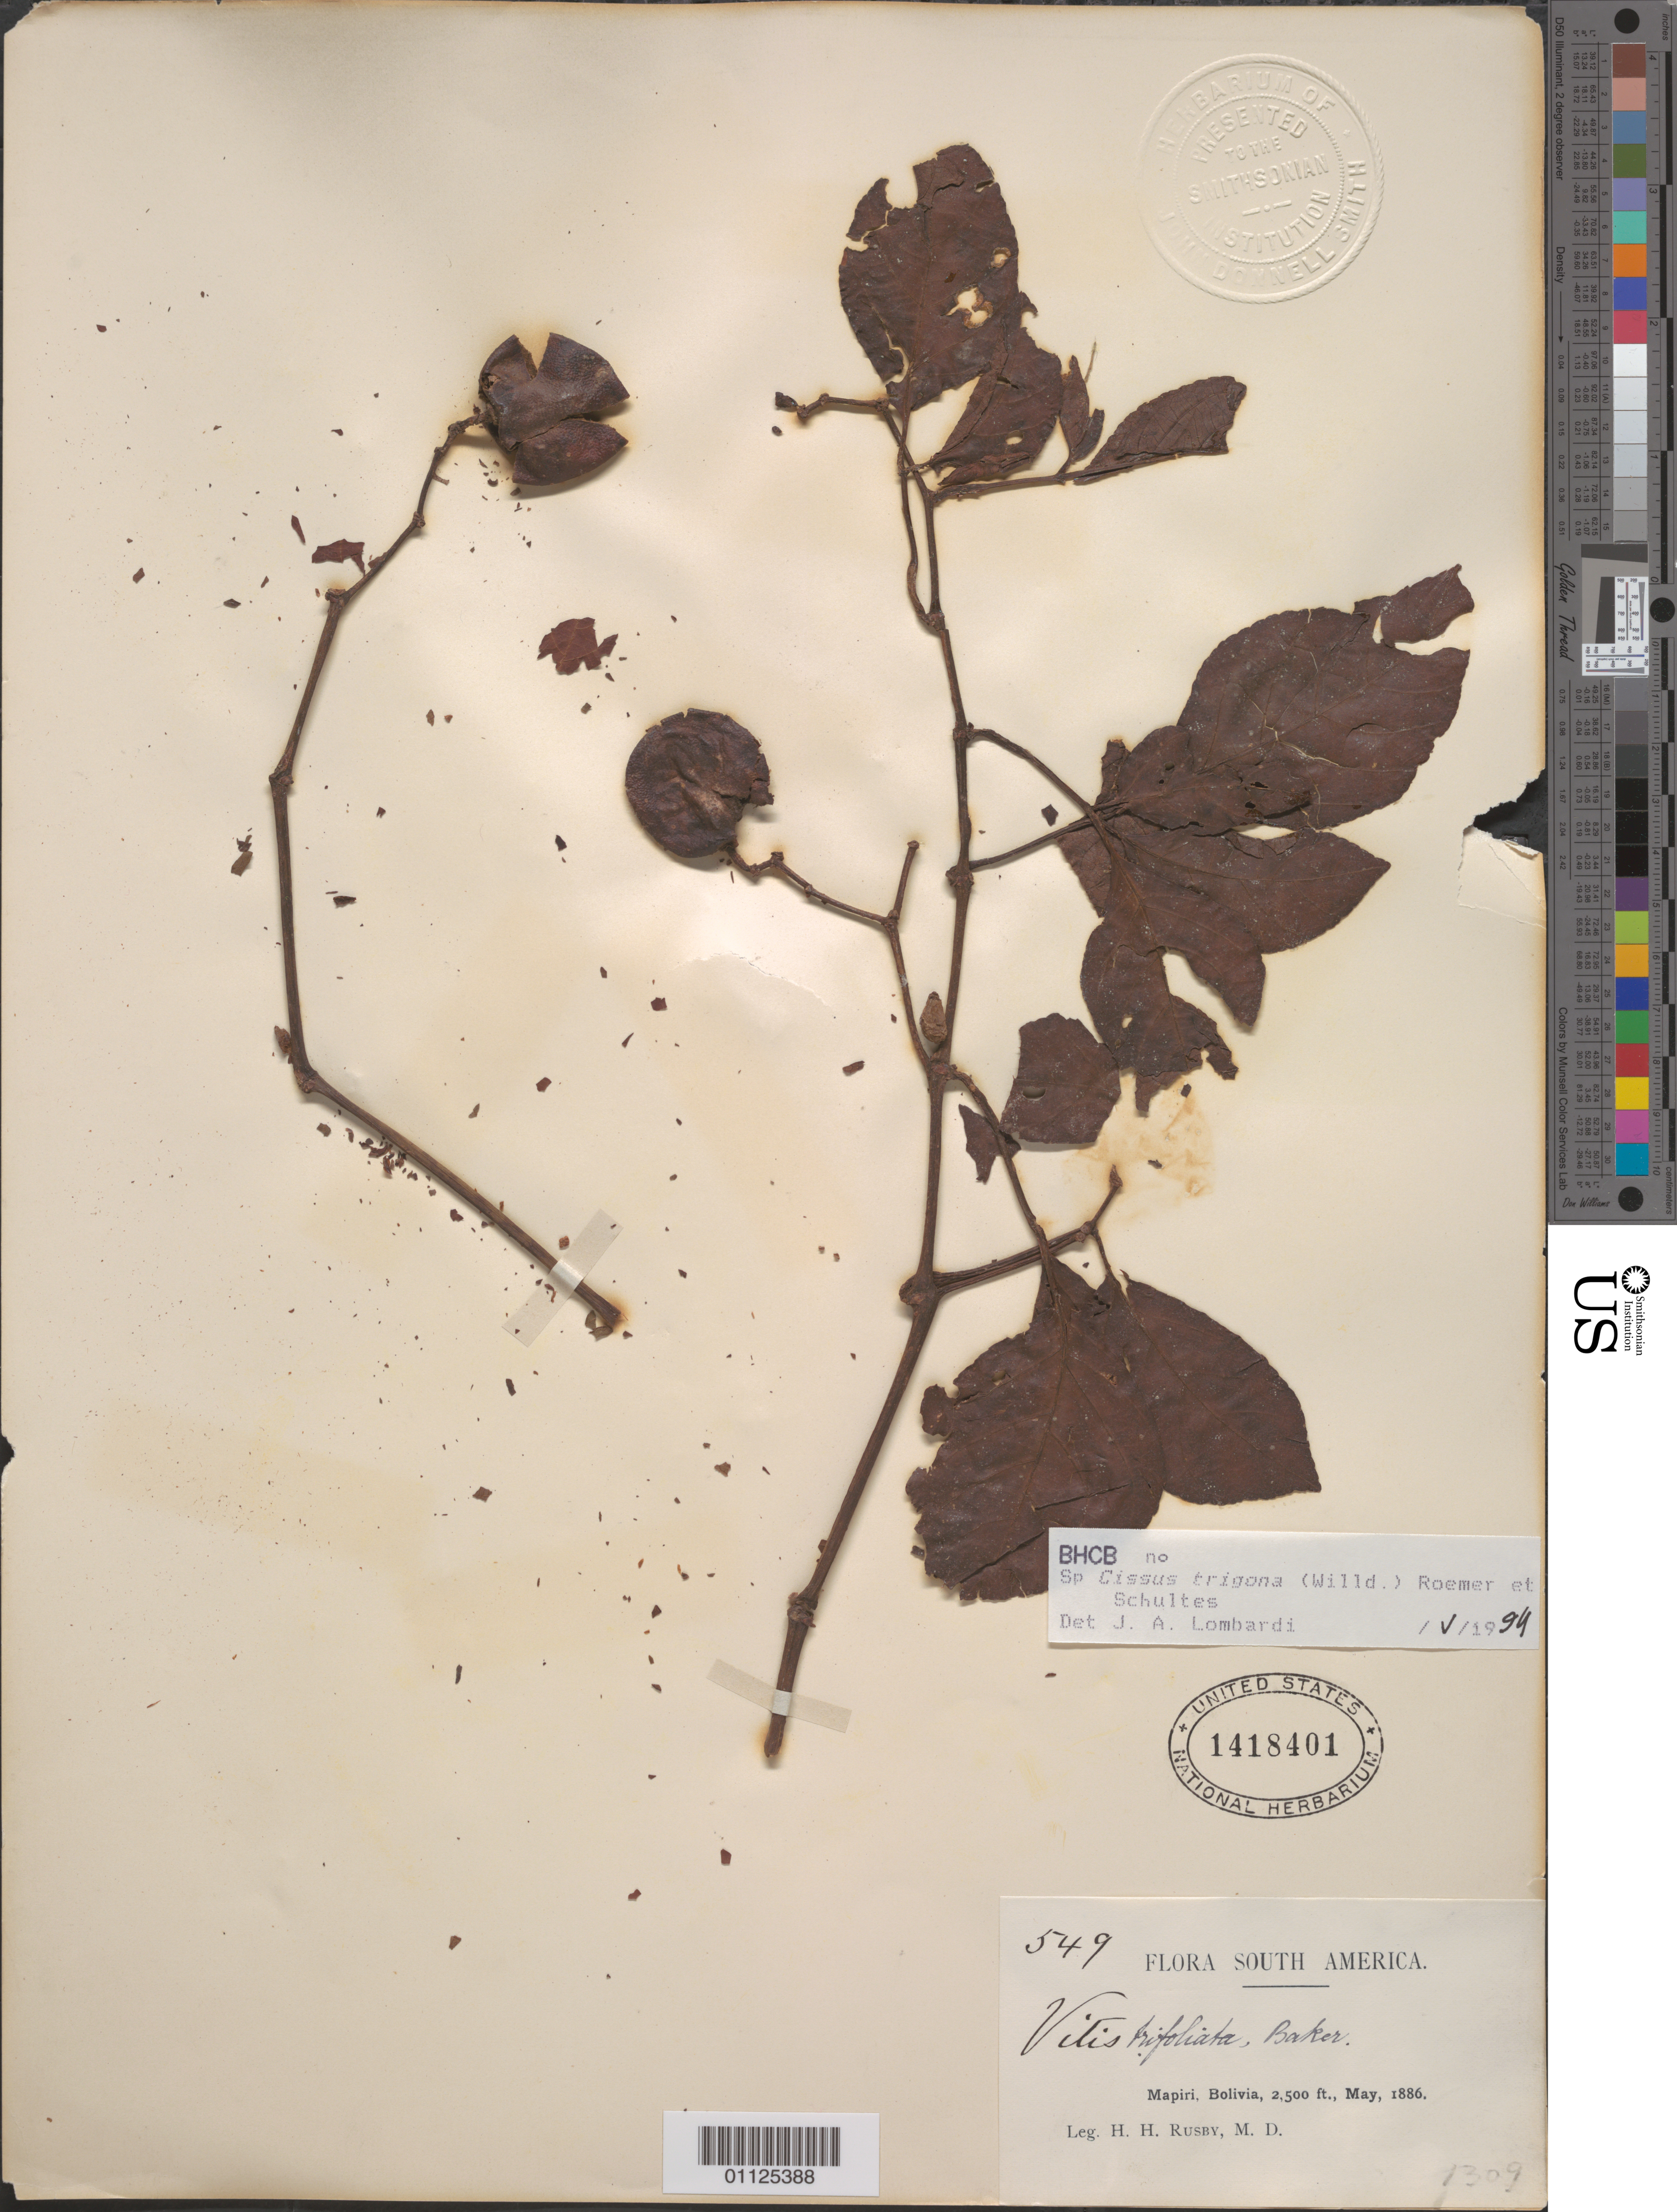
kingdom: Plantae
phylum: Tracheophyta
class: Magnoliopsida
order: Vitales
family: Vitaceae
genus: Cissus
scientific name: Cissus trigona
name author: Willd. et al.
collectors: H. H. Rusby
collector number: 549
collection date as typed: May, 1886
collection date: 1886-05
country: Bolivia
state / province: La Páz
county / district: Larecaja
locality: Mapiri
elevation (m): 762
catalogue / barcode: US 1418401